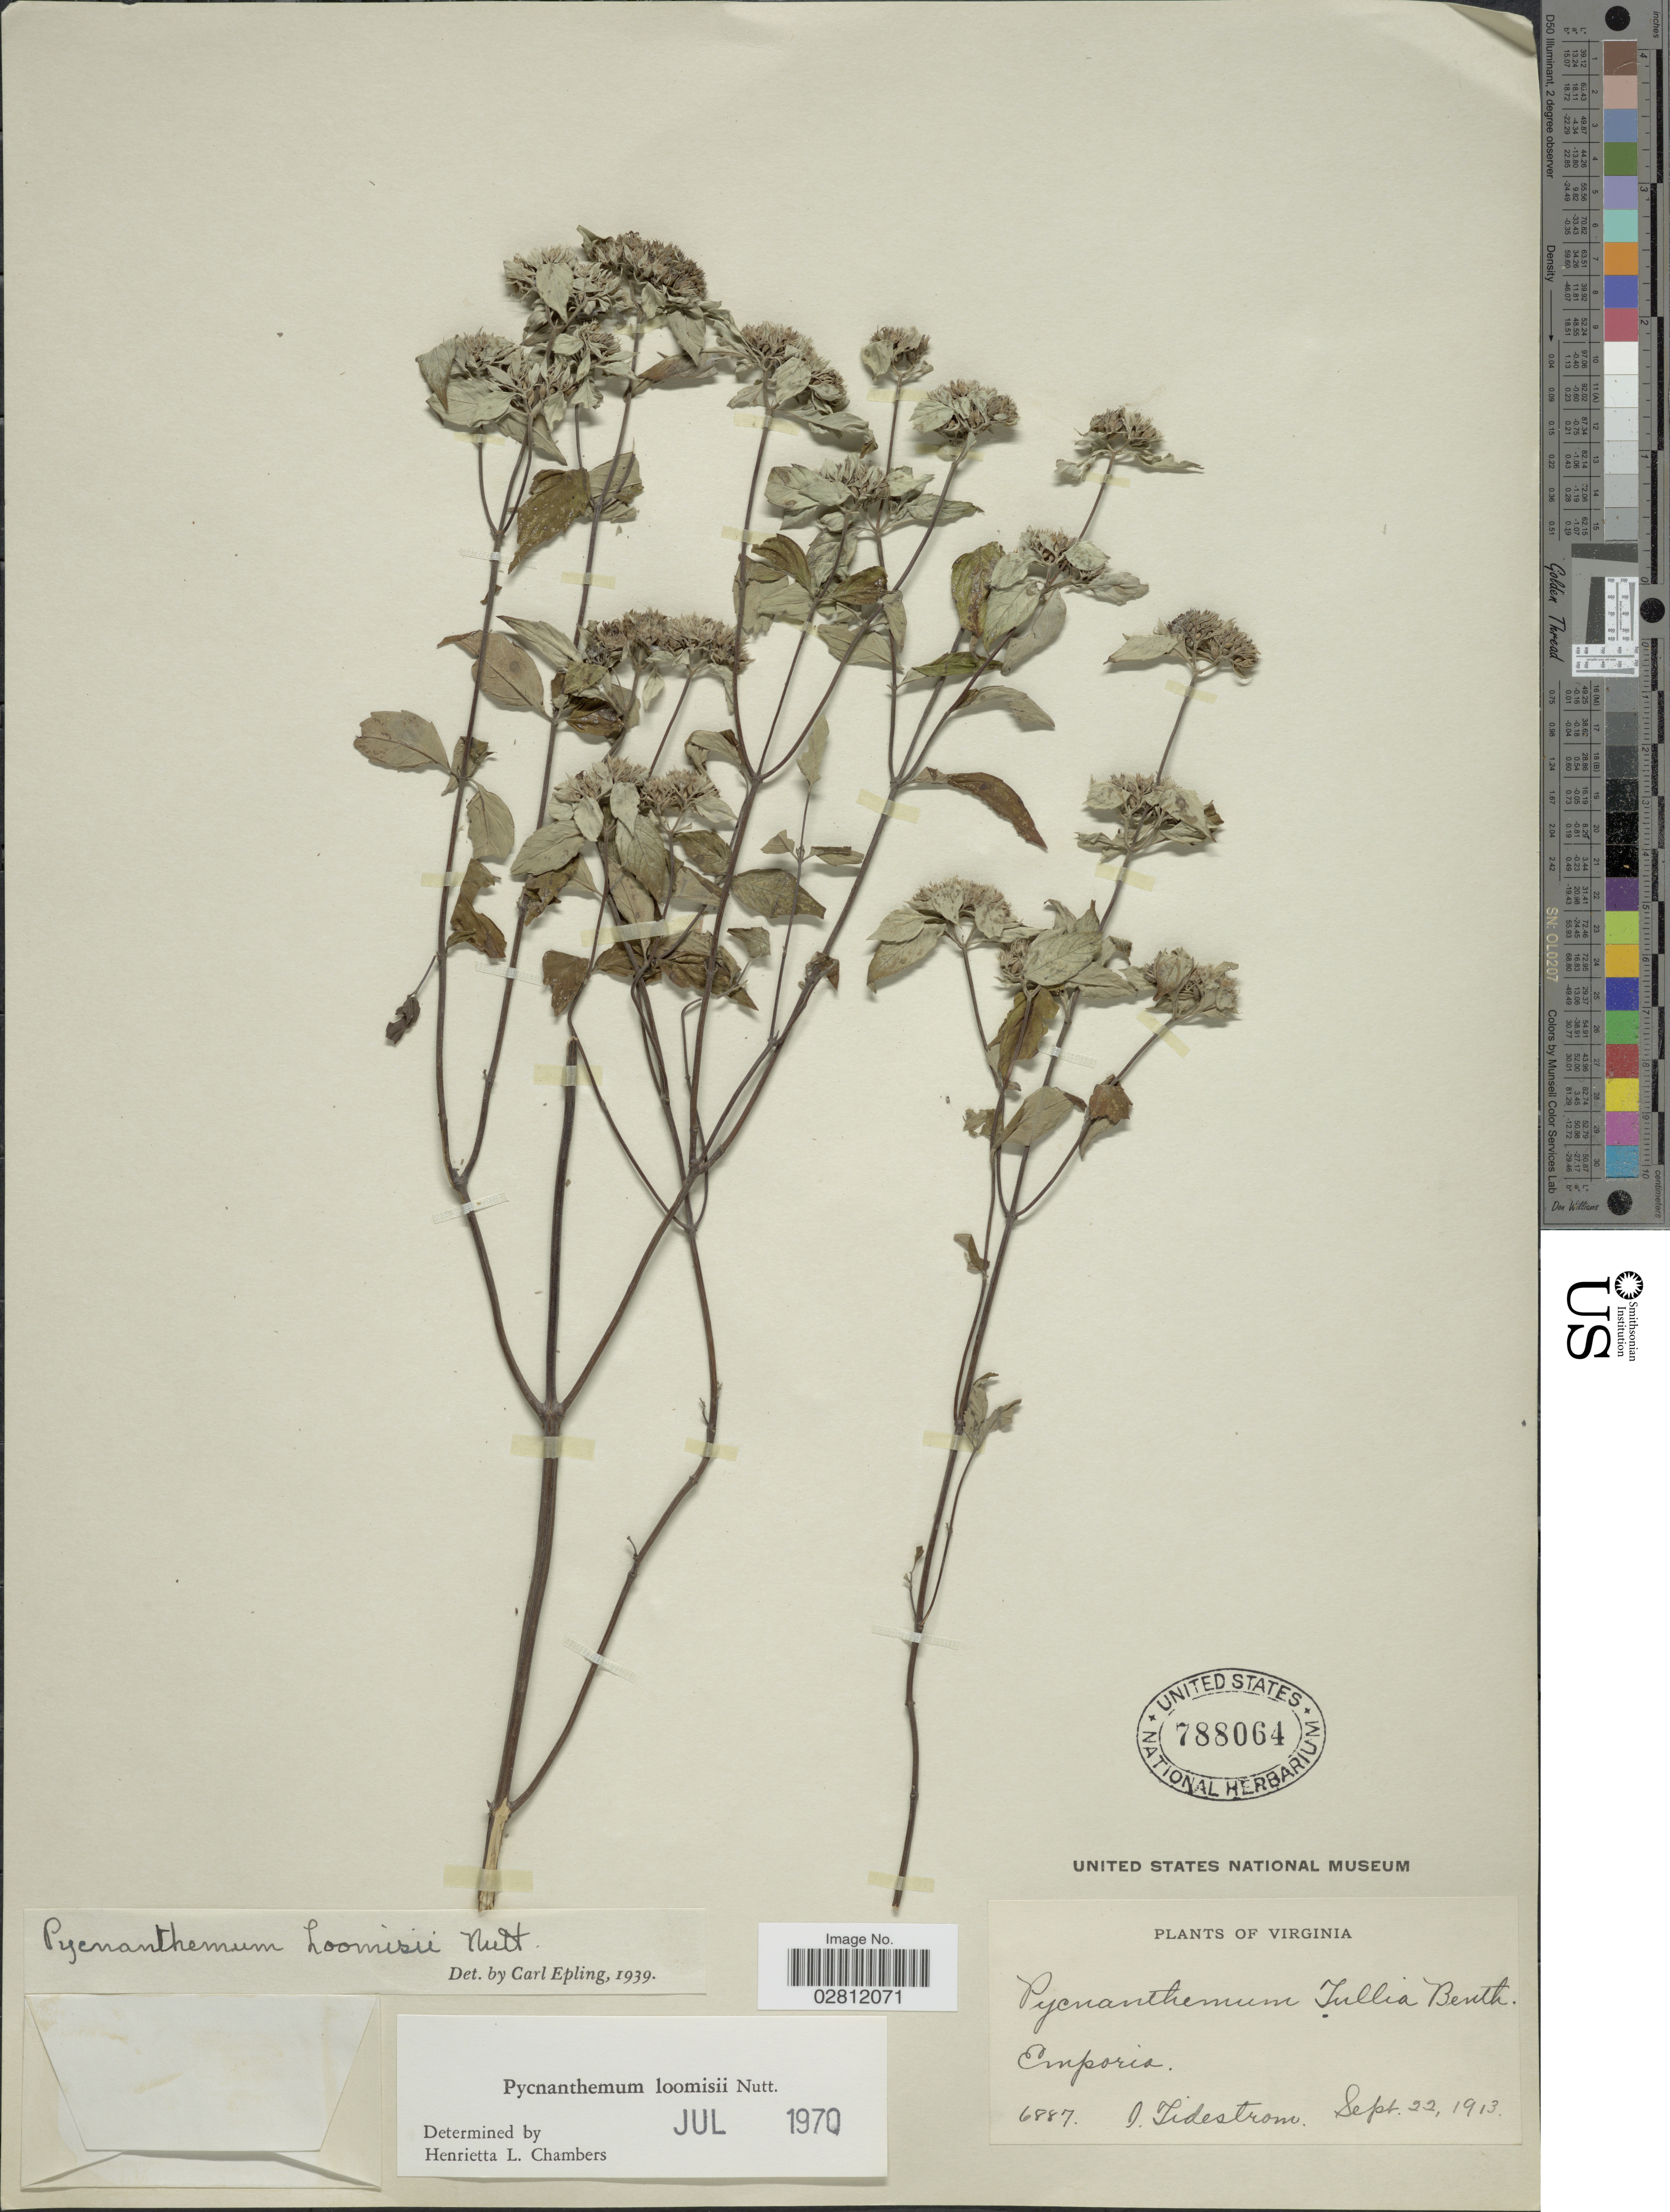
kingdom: Plantae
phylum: Tracheophyta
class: Magnoliopsida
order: Lamiales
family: Lamiaceae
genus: Pycnanthemum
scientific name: Pycnanthemum loomisii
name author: Nutt.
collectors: I. Tidestorm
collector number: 6887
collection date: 1913-09-22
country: United States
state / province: Virginia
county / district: City of Emporia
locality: Emporia.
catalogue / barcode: US 788064